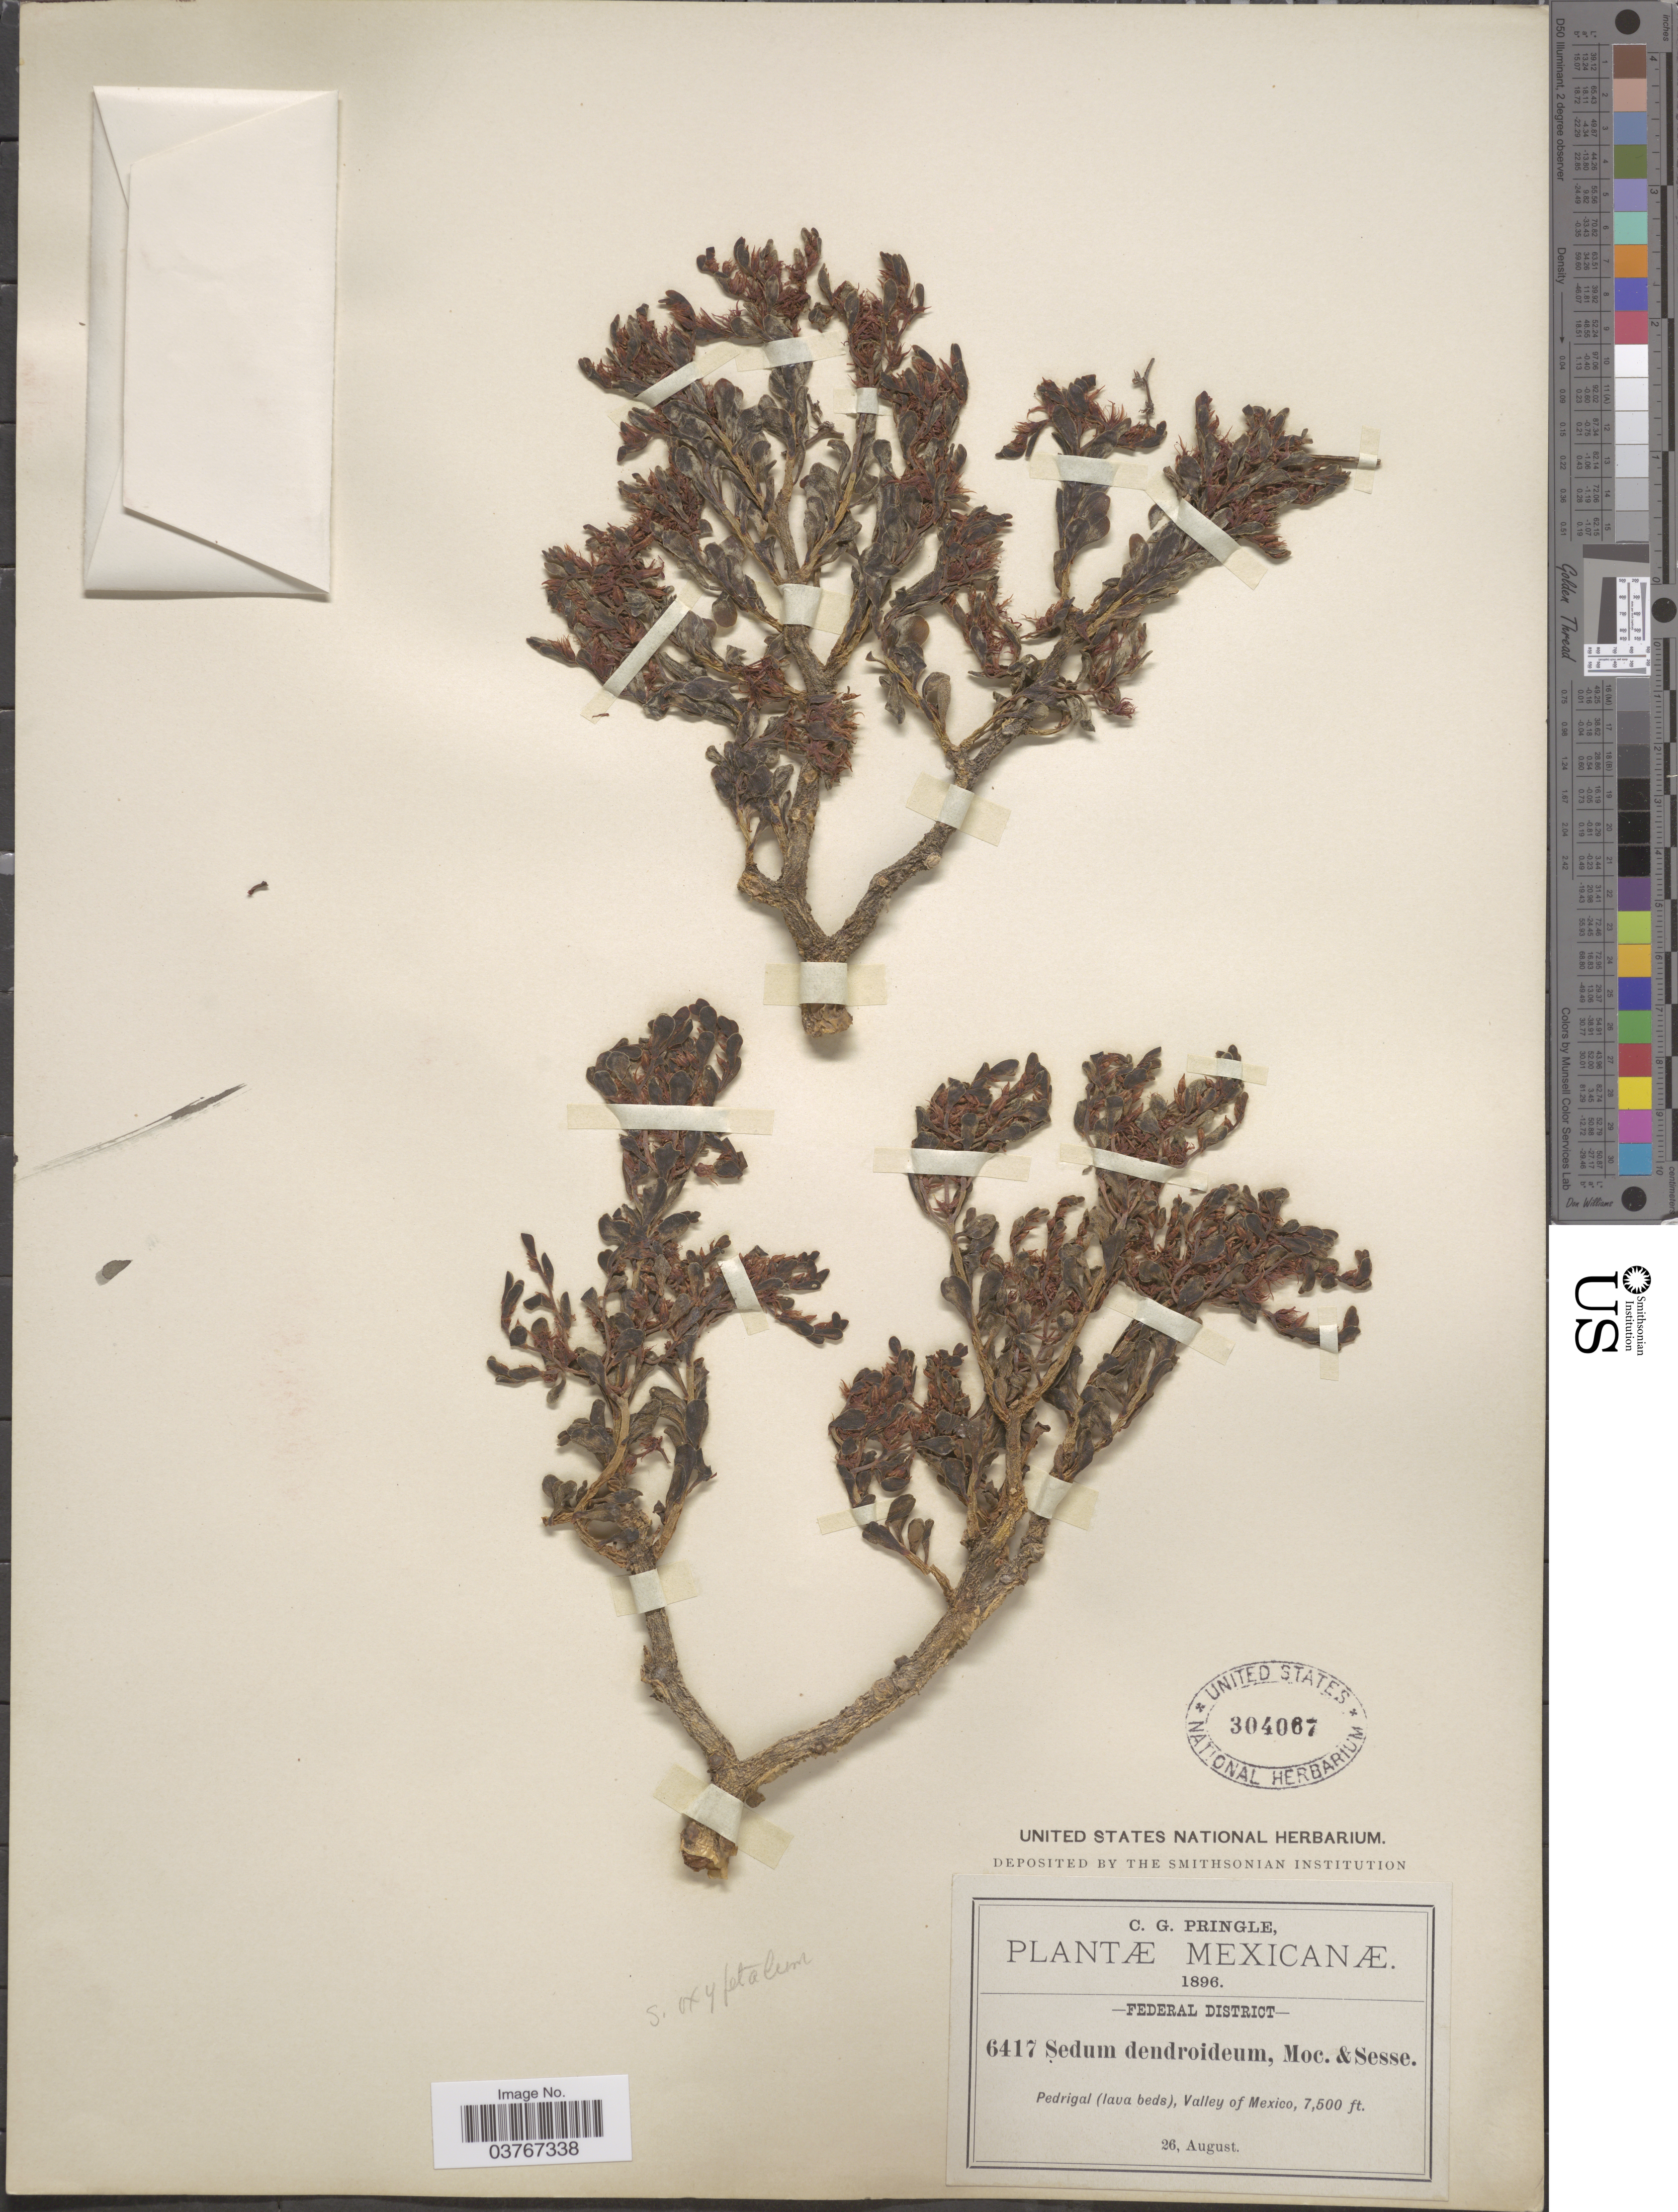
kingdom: Plantae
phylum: Tracheophyta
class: Magnoliopsida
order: Saxifragales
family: Crassulaceae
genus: Sedum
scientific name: Sedum oxypetalum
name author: Kunth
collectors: C. G. Pringle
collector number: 6417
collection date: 1896-08-26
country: Mexico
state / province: Distrito Federal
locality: Federal District. Pedrigal ( lava beds), Valley of Mexico.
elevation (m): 2286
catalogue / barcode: US 304067